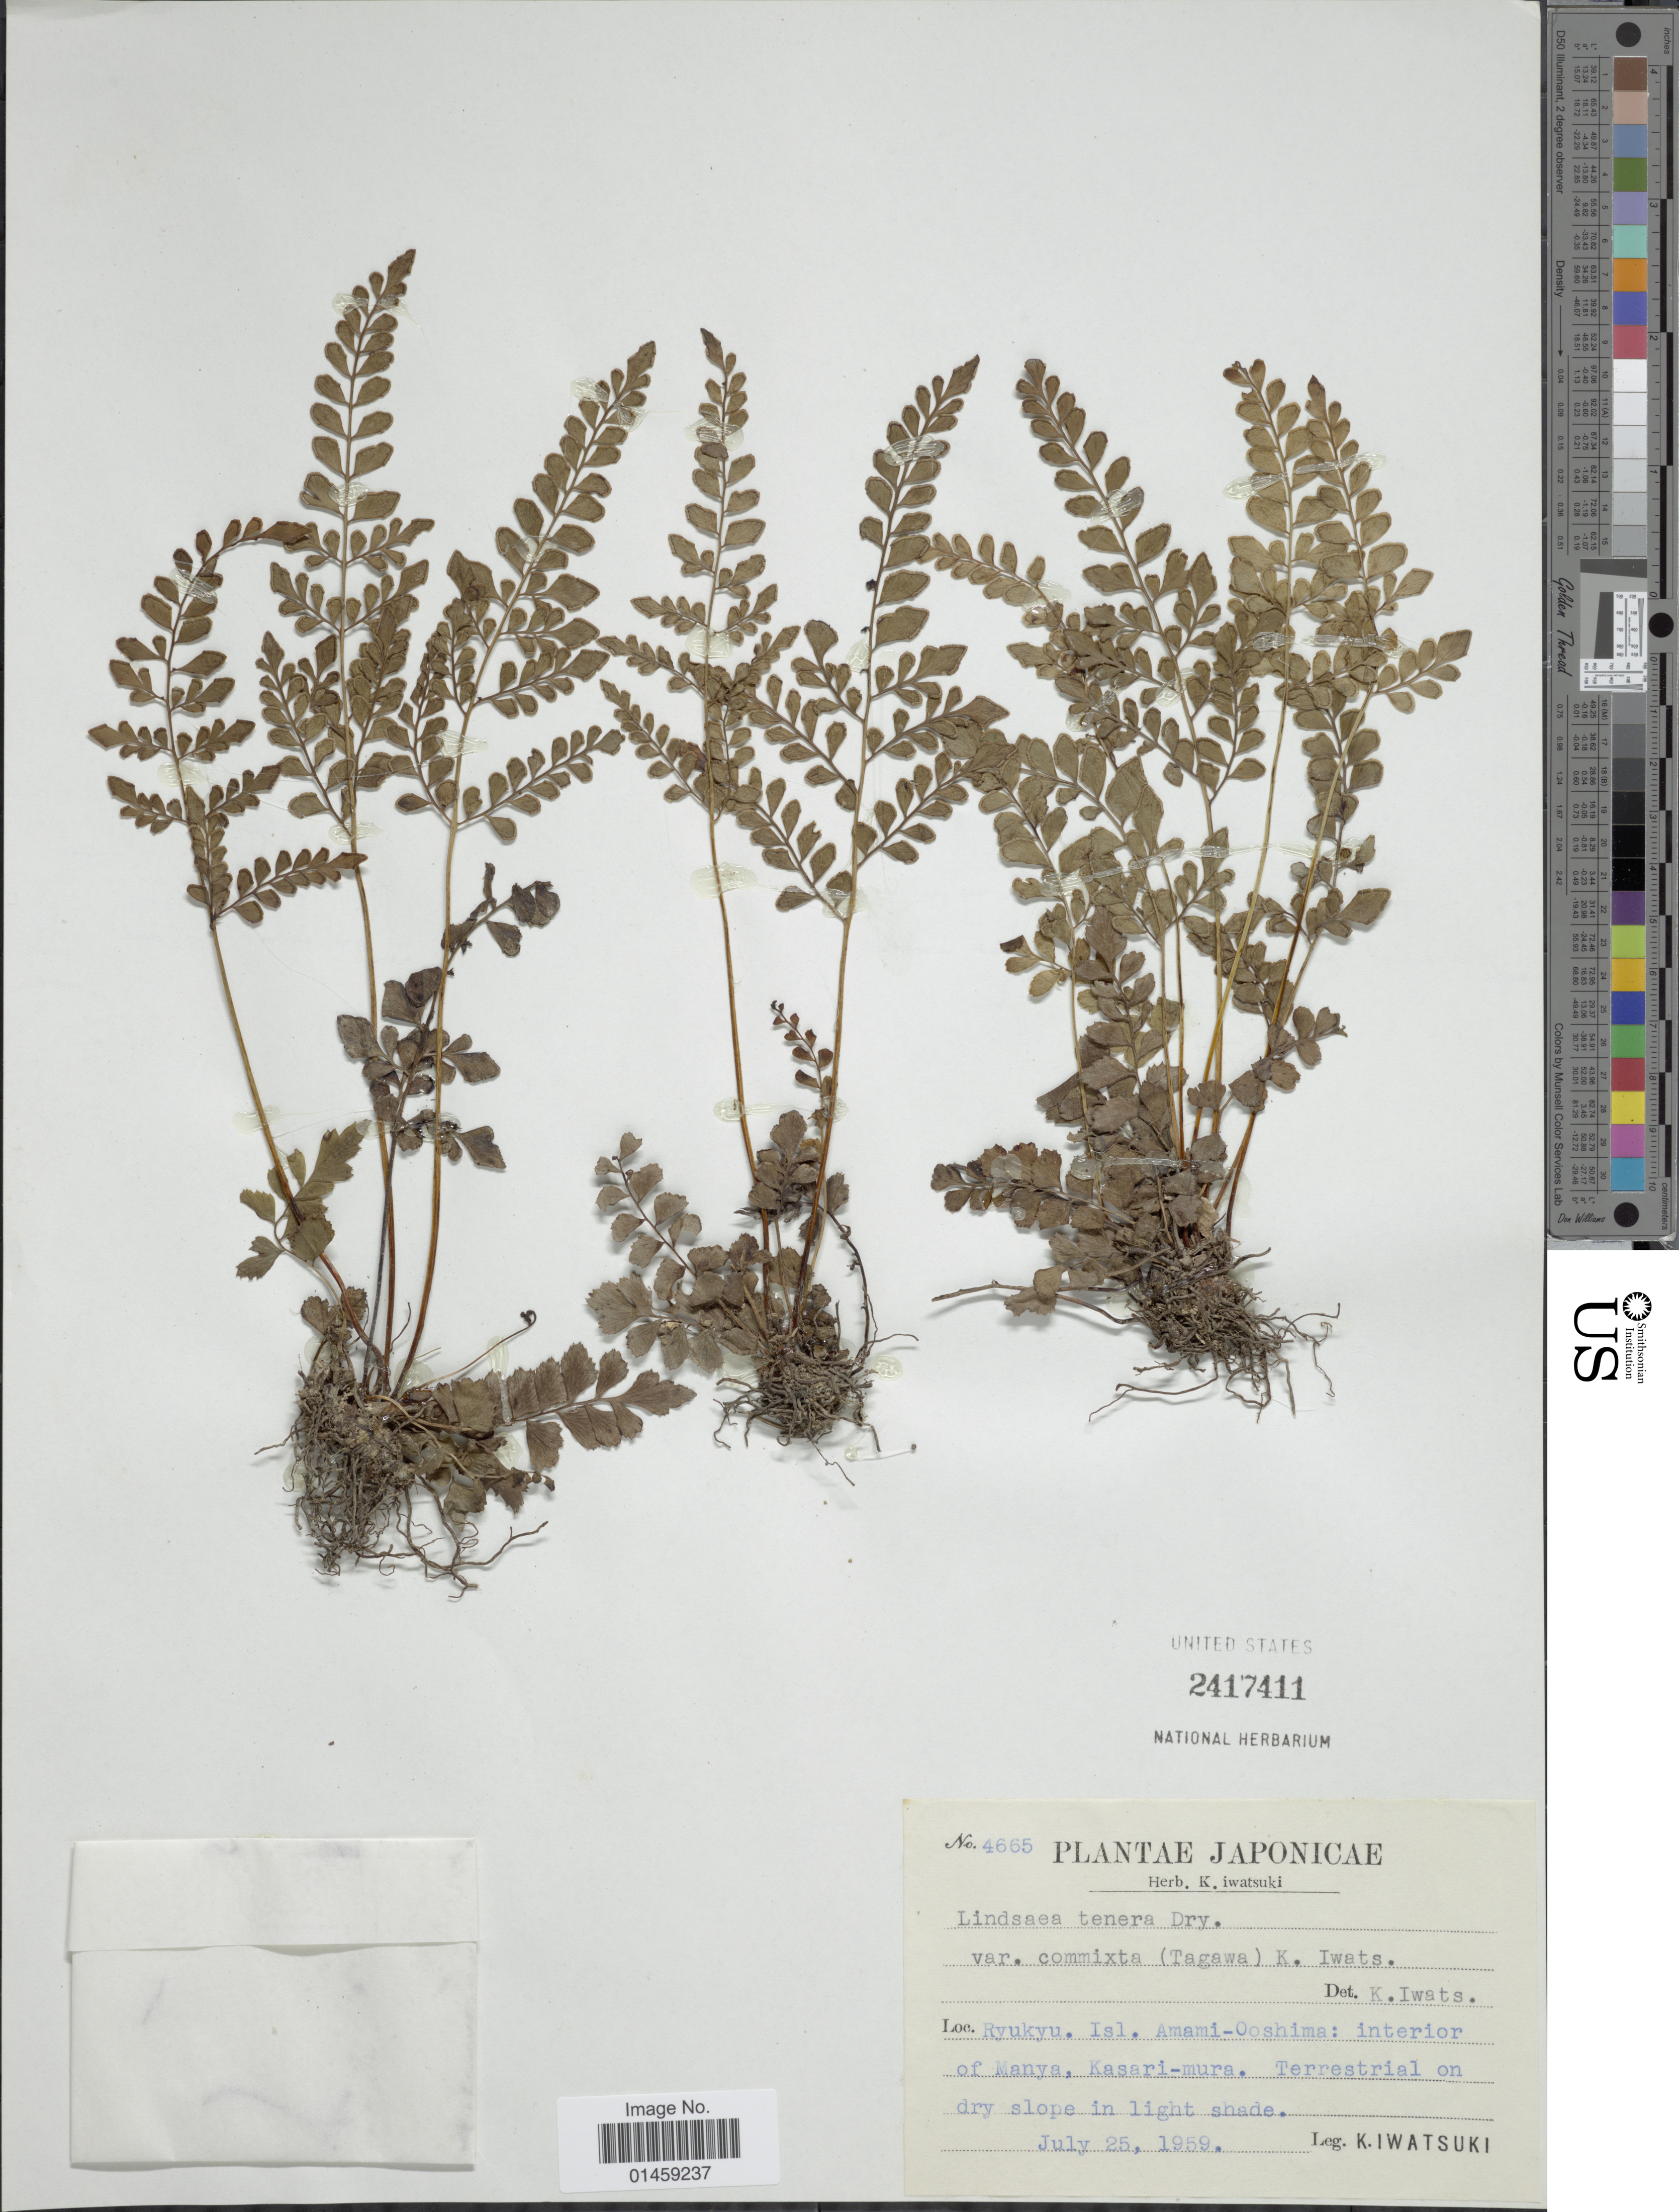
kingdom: Plantae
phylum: Tracheophyta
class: Polypodiopsida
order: Polypodiales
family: Lindsaeaceae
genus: Lindsaea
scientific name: Lindsaea orbiculata var. commixta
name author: (Tagawa) K.U. Kramer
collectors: K. Iwatsuki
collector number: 4665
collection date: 1959-07-25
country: Japan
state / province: Okinawa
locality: Ryukyu. Isl. Amami-Ooshima: interior of Manya, Kasari-mura.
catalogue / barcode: US 2417411